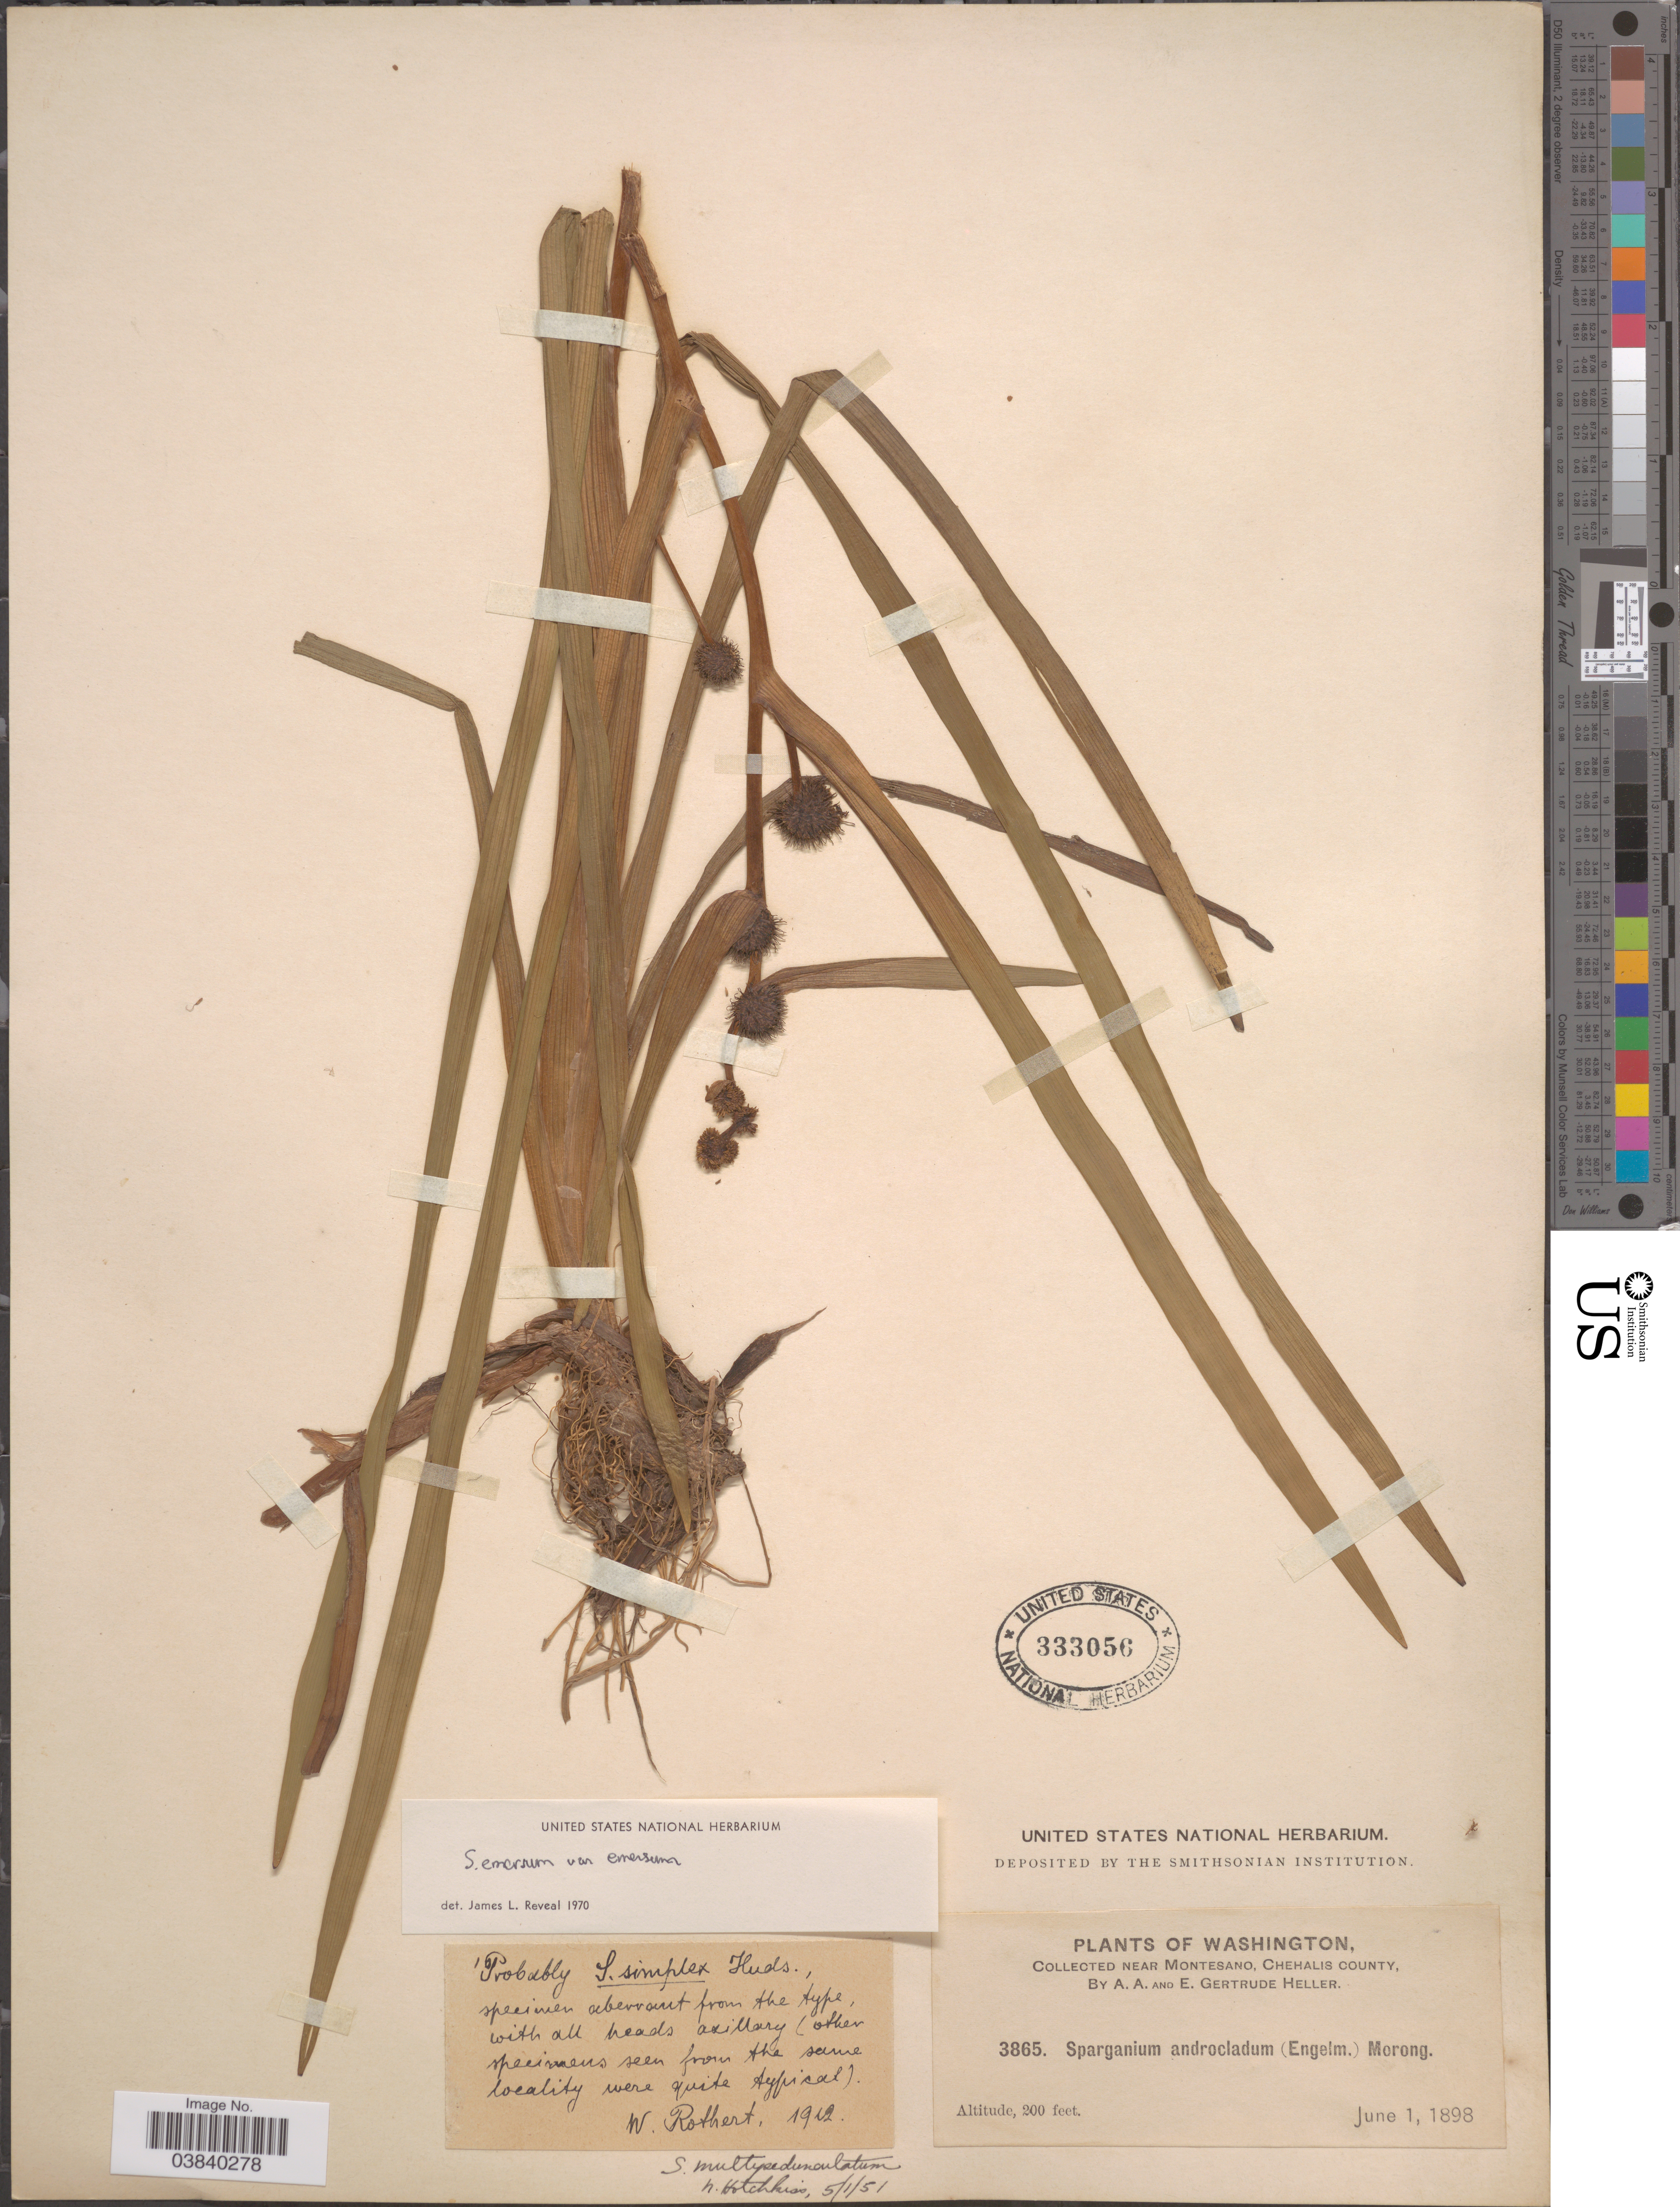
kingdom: Plantae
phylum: Tracheophyta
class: Liliopsida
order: Poales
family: Typhaceae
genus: Sparganium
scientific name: Sparganium emersum var. multipedunculatum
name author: (Morong) Reveal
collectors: A. A. Heller & E. G. Heller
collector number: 3865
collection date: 1898-06-01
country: United States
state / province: Washington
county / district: Grays Harbor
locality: Near Montesano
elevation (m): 61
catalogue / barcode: US 333056